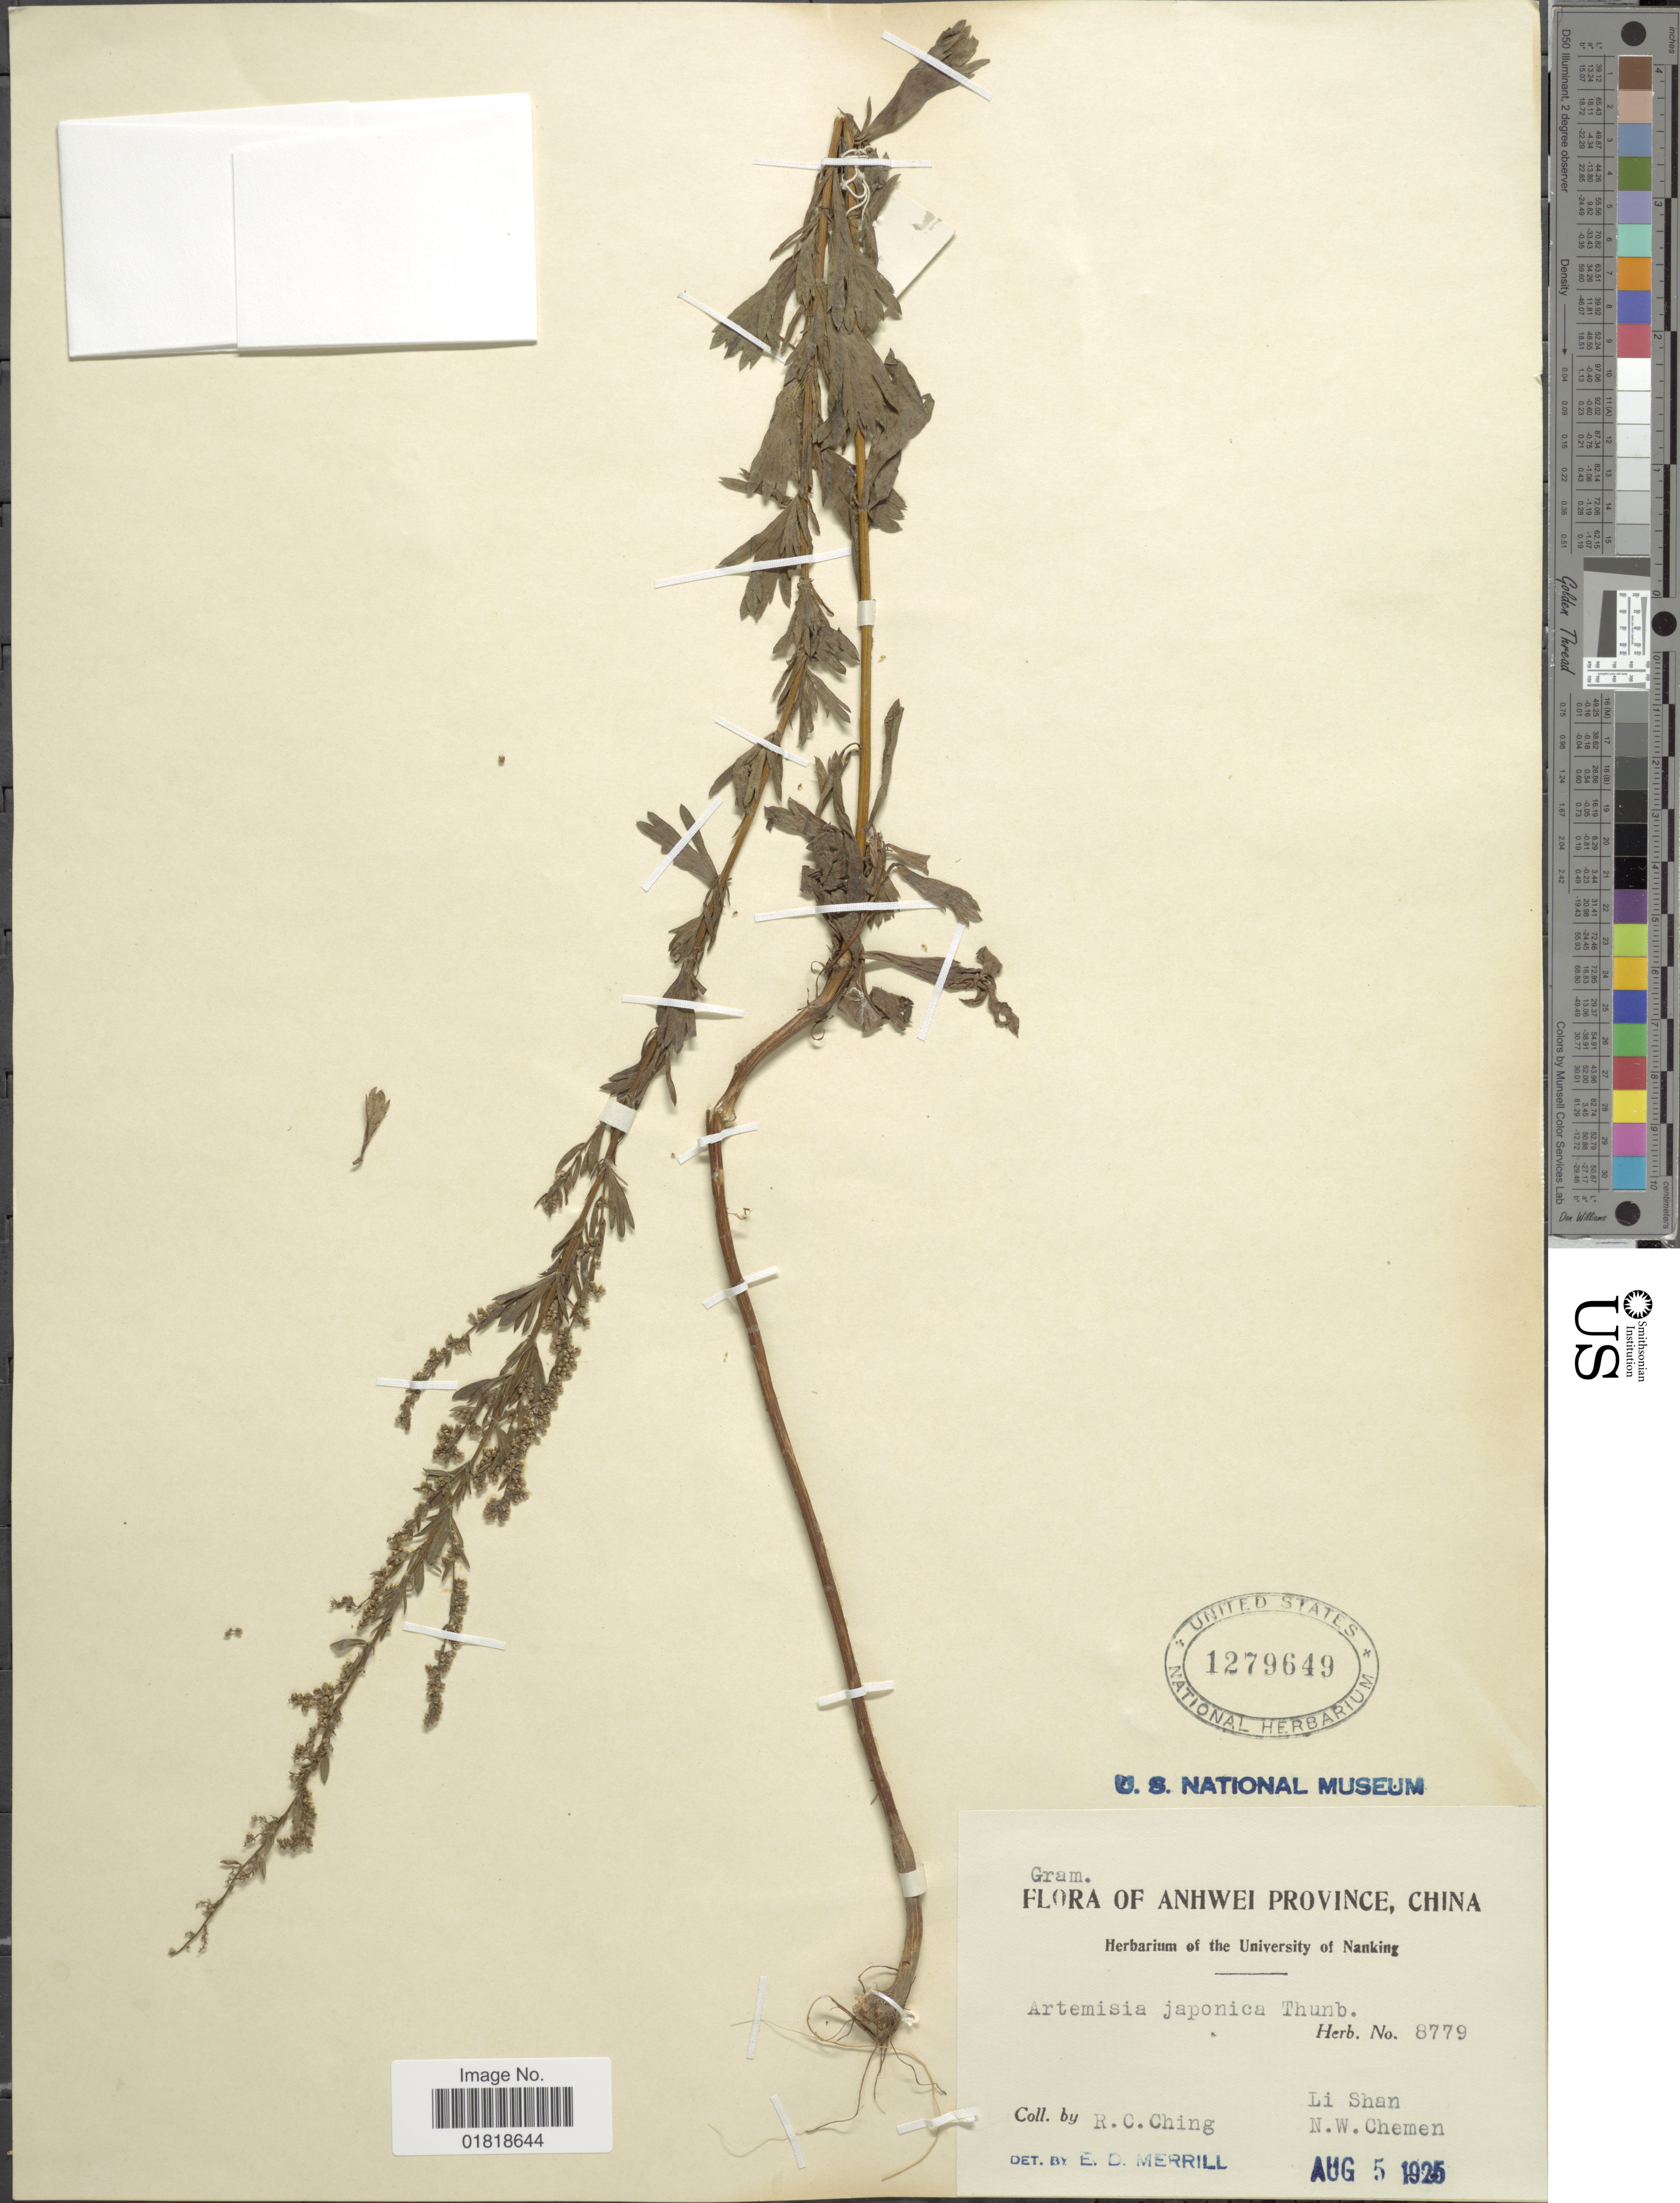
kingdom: Plantae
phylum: Tracheophyta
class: Magnoliopsida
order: Asterales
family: Asteraceae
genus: Artemisia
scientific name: Artemisia japonica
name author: Thunb.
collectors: R. C. Ching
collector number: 8779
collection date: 1925-08-05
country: China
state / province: Anhui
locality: Li Shan, N.W. Chemen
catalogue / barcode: US 1279649